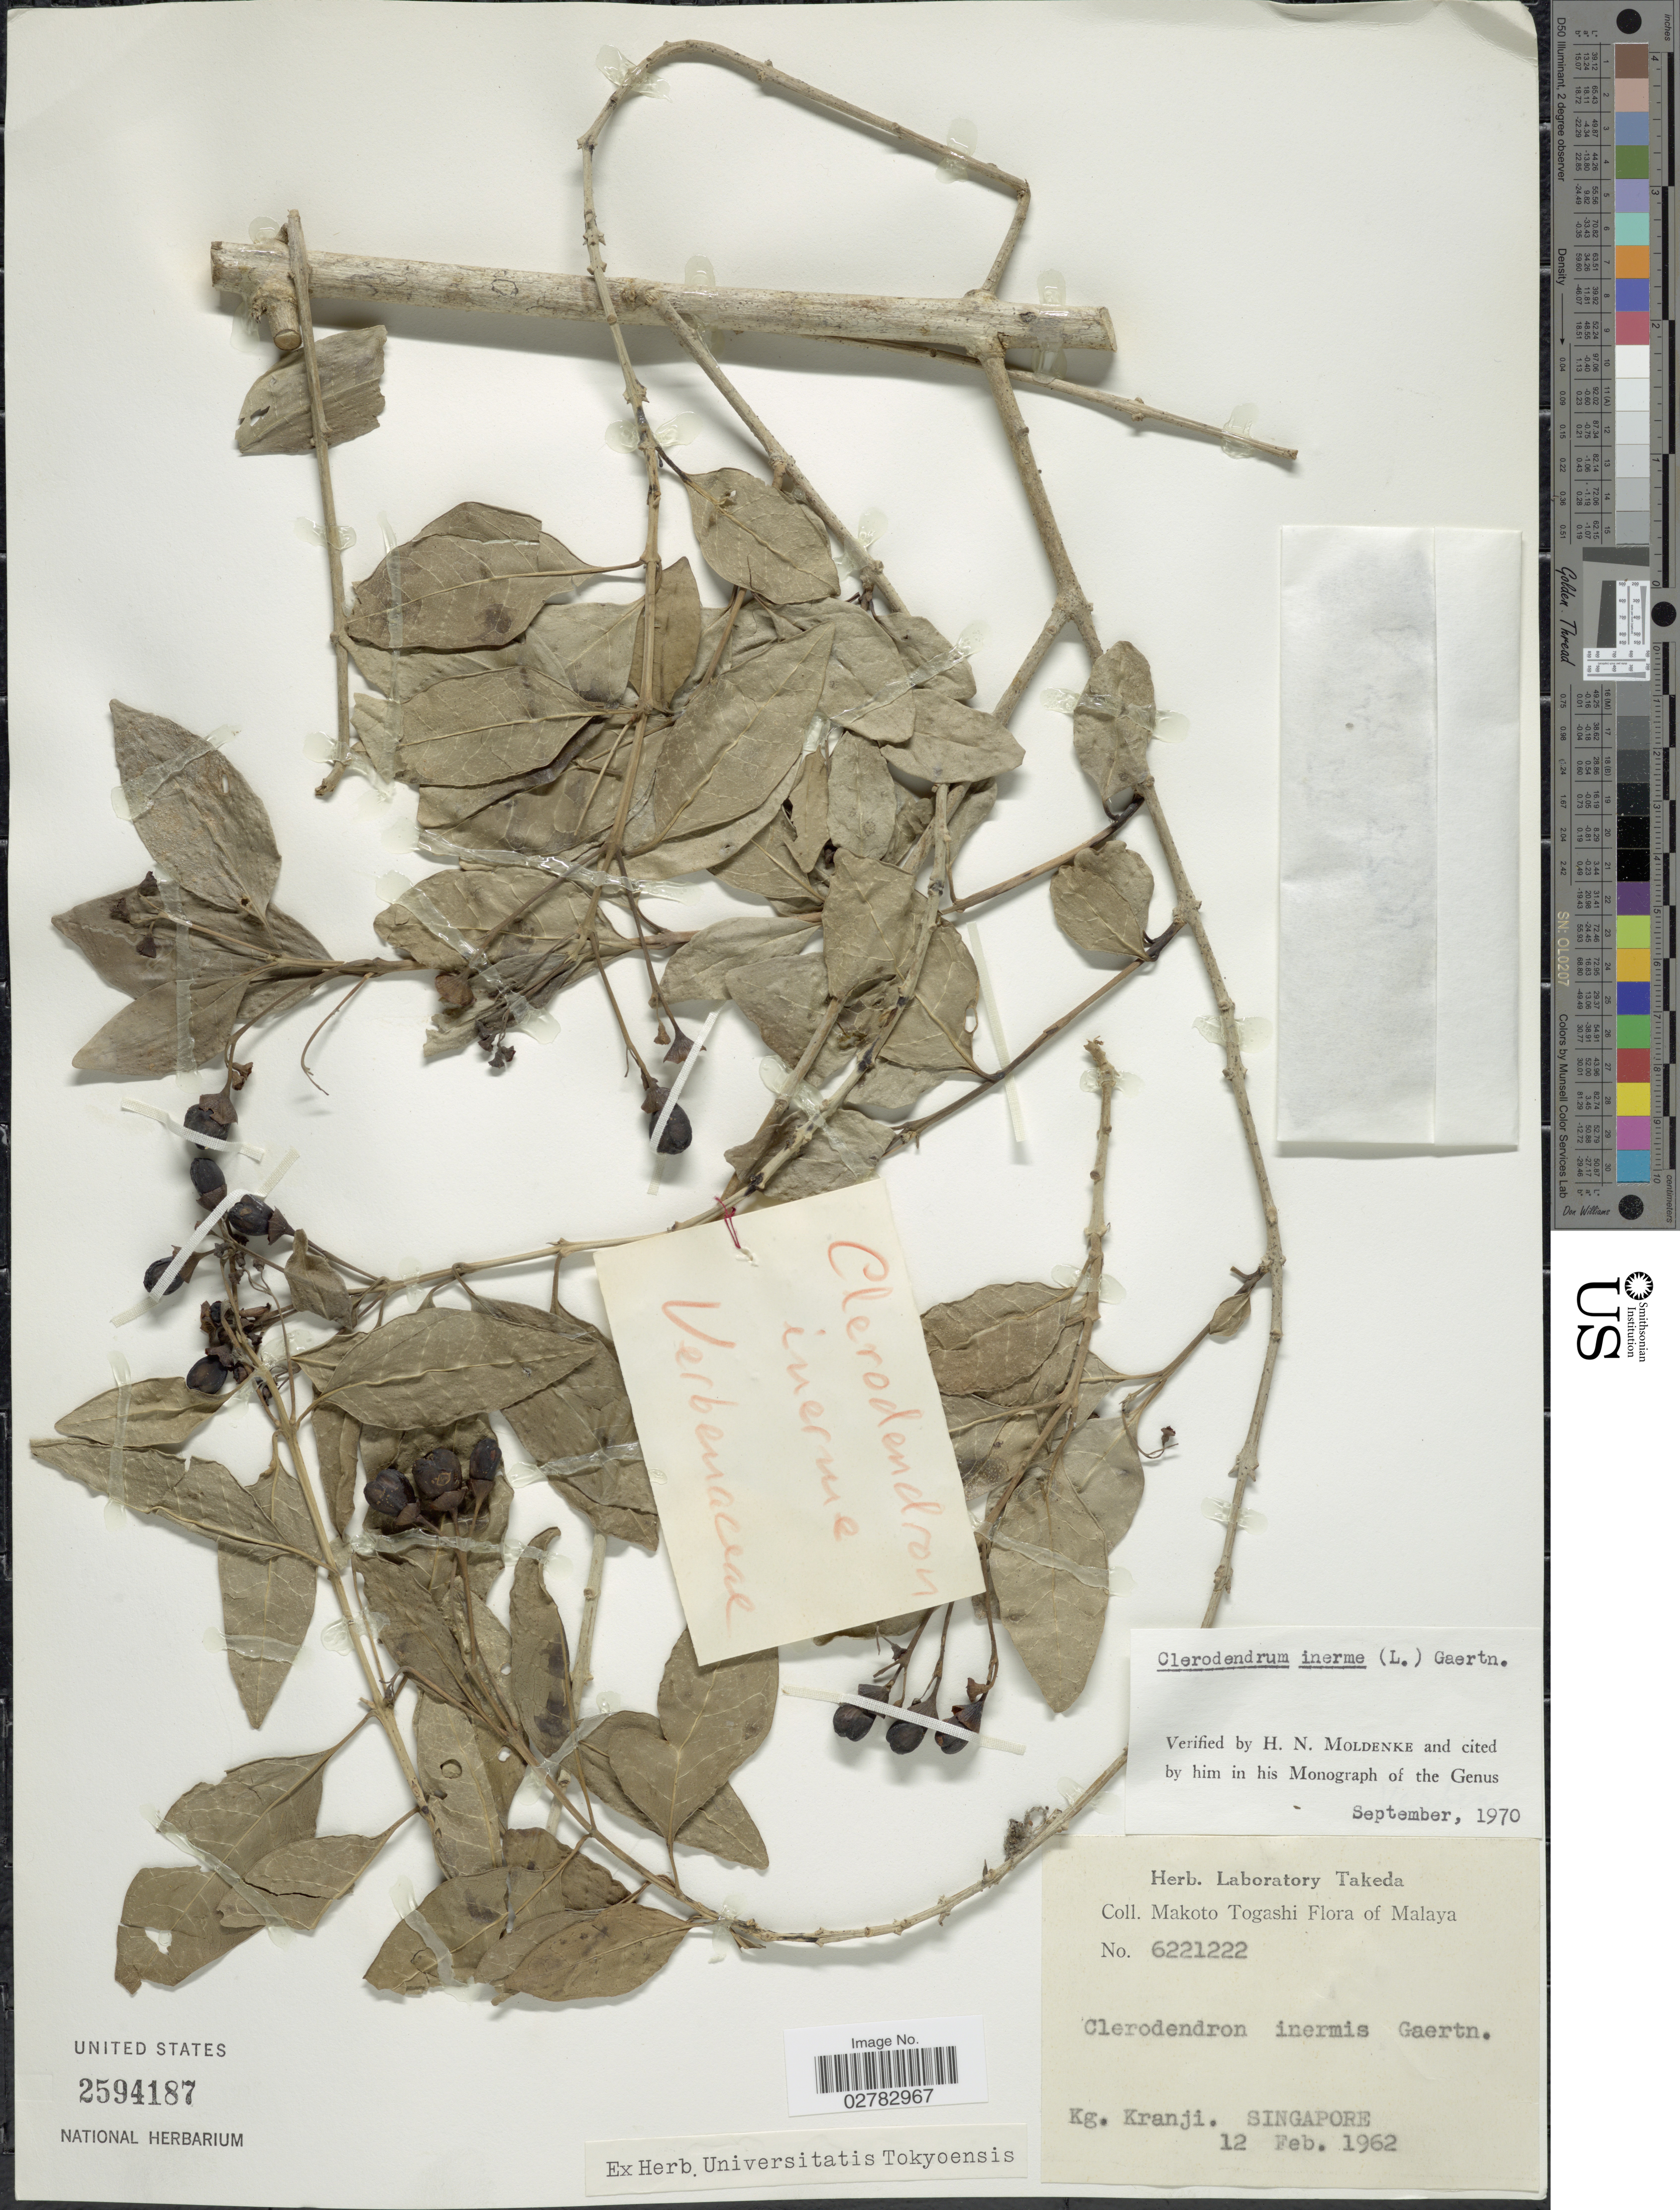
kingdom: Plantae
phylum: Tracheophyta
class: Magnoliopsida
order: Lamiales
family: Lamiaceae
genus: Clerodendrum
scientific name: Clerodendrum inerme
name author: (L.) Gaertn.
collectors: M. Togashi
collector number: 6221222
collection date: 1962-02-12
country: Singapore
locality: Malaya. Kg. Kranji.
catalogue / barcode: US 2594187